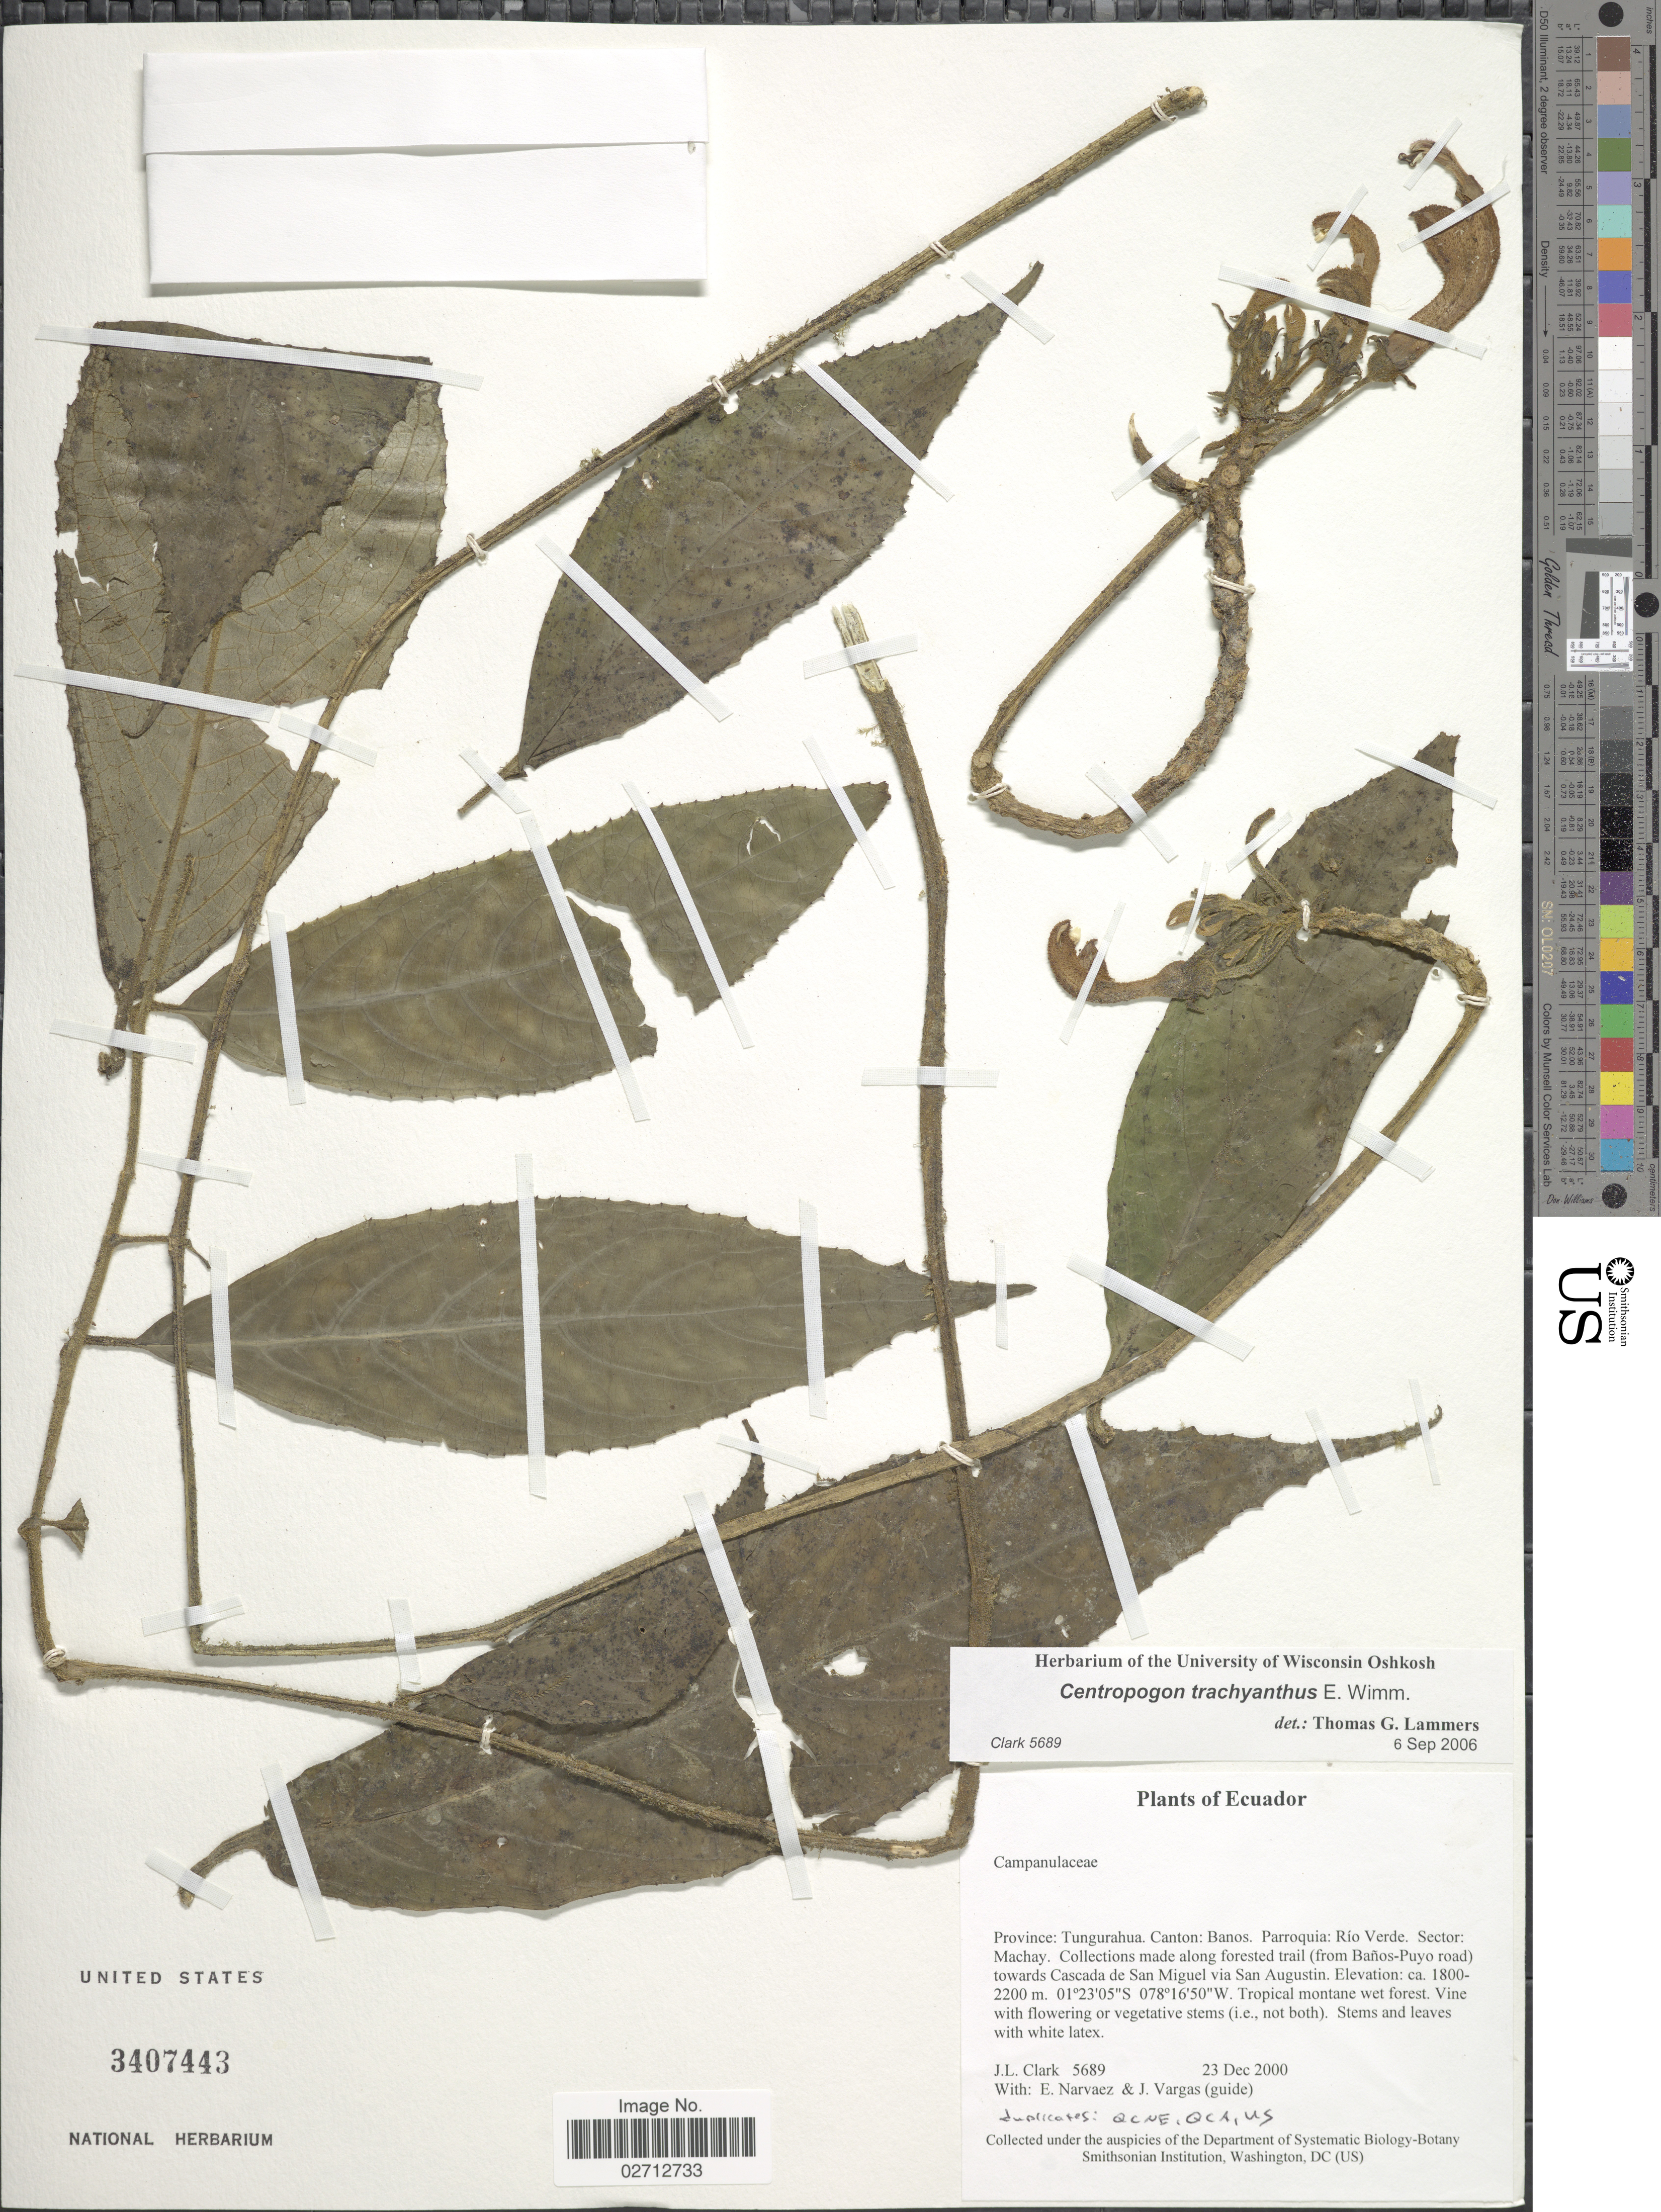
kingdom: Plantae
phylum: Tracheophyta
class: Magnoliopsida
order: Asterales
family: Campanulaceae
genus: Centropogon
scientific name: Centropogon trachyanthus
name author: E. Wimm.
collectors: J. L. Clark, E. Narváez & J. Vargas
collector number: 5689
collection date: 2000-12-23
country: Ecuador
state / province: Tungurahua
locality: Canton: Banos. Parroquia: Rio Verde. Sector: Machay. along forested trail (from Banos-Puyo road) towards Cascada de San Miguel via San Augustin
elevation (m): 1800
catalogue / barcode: US 3407443